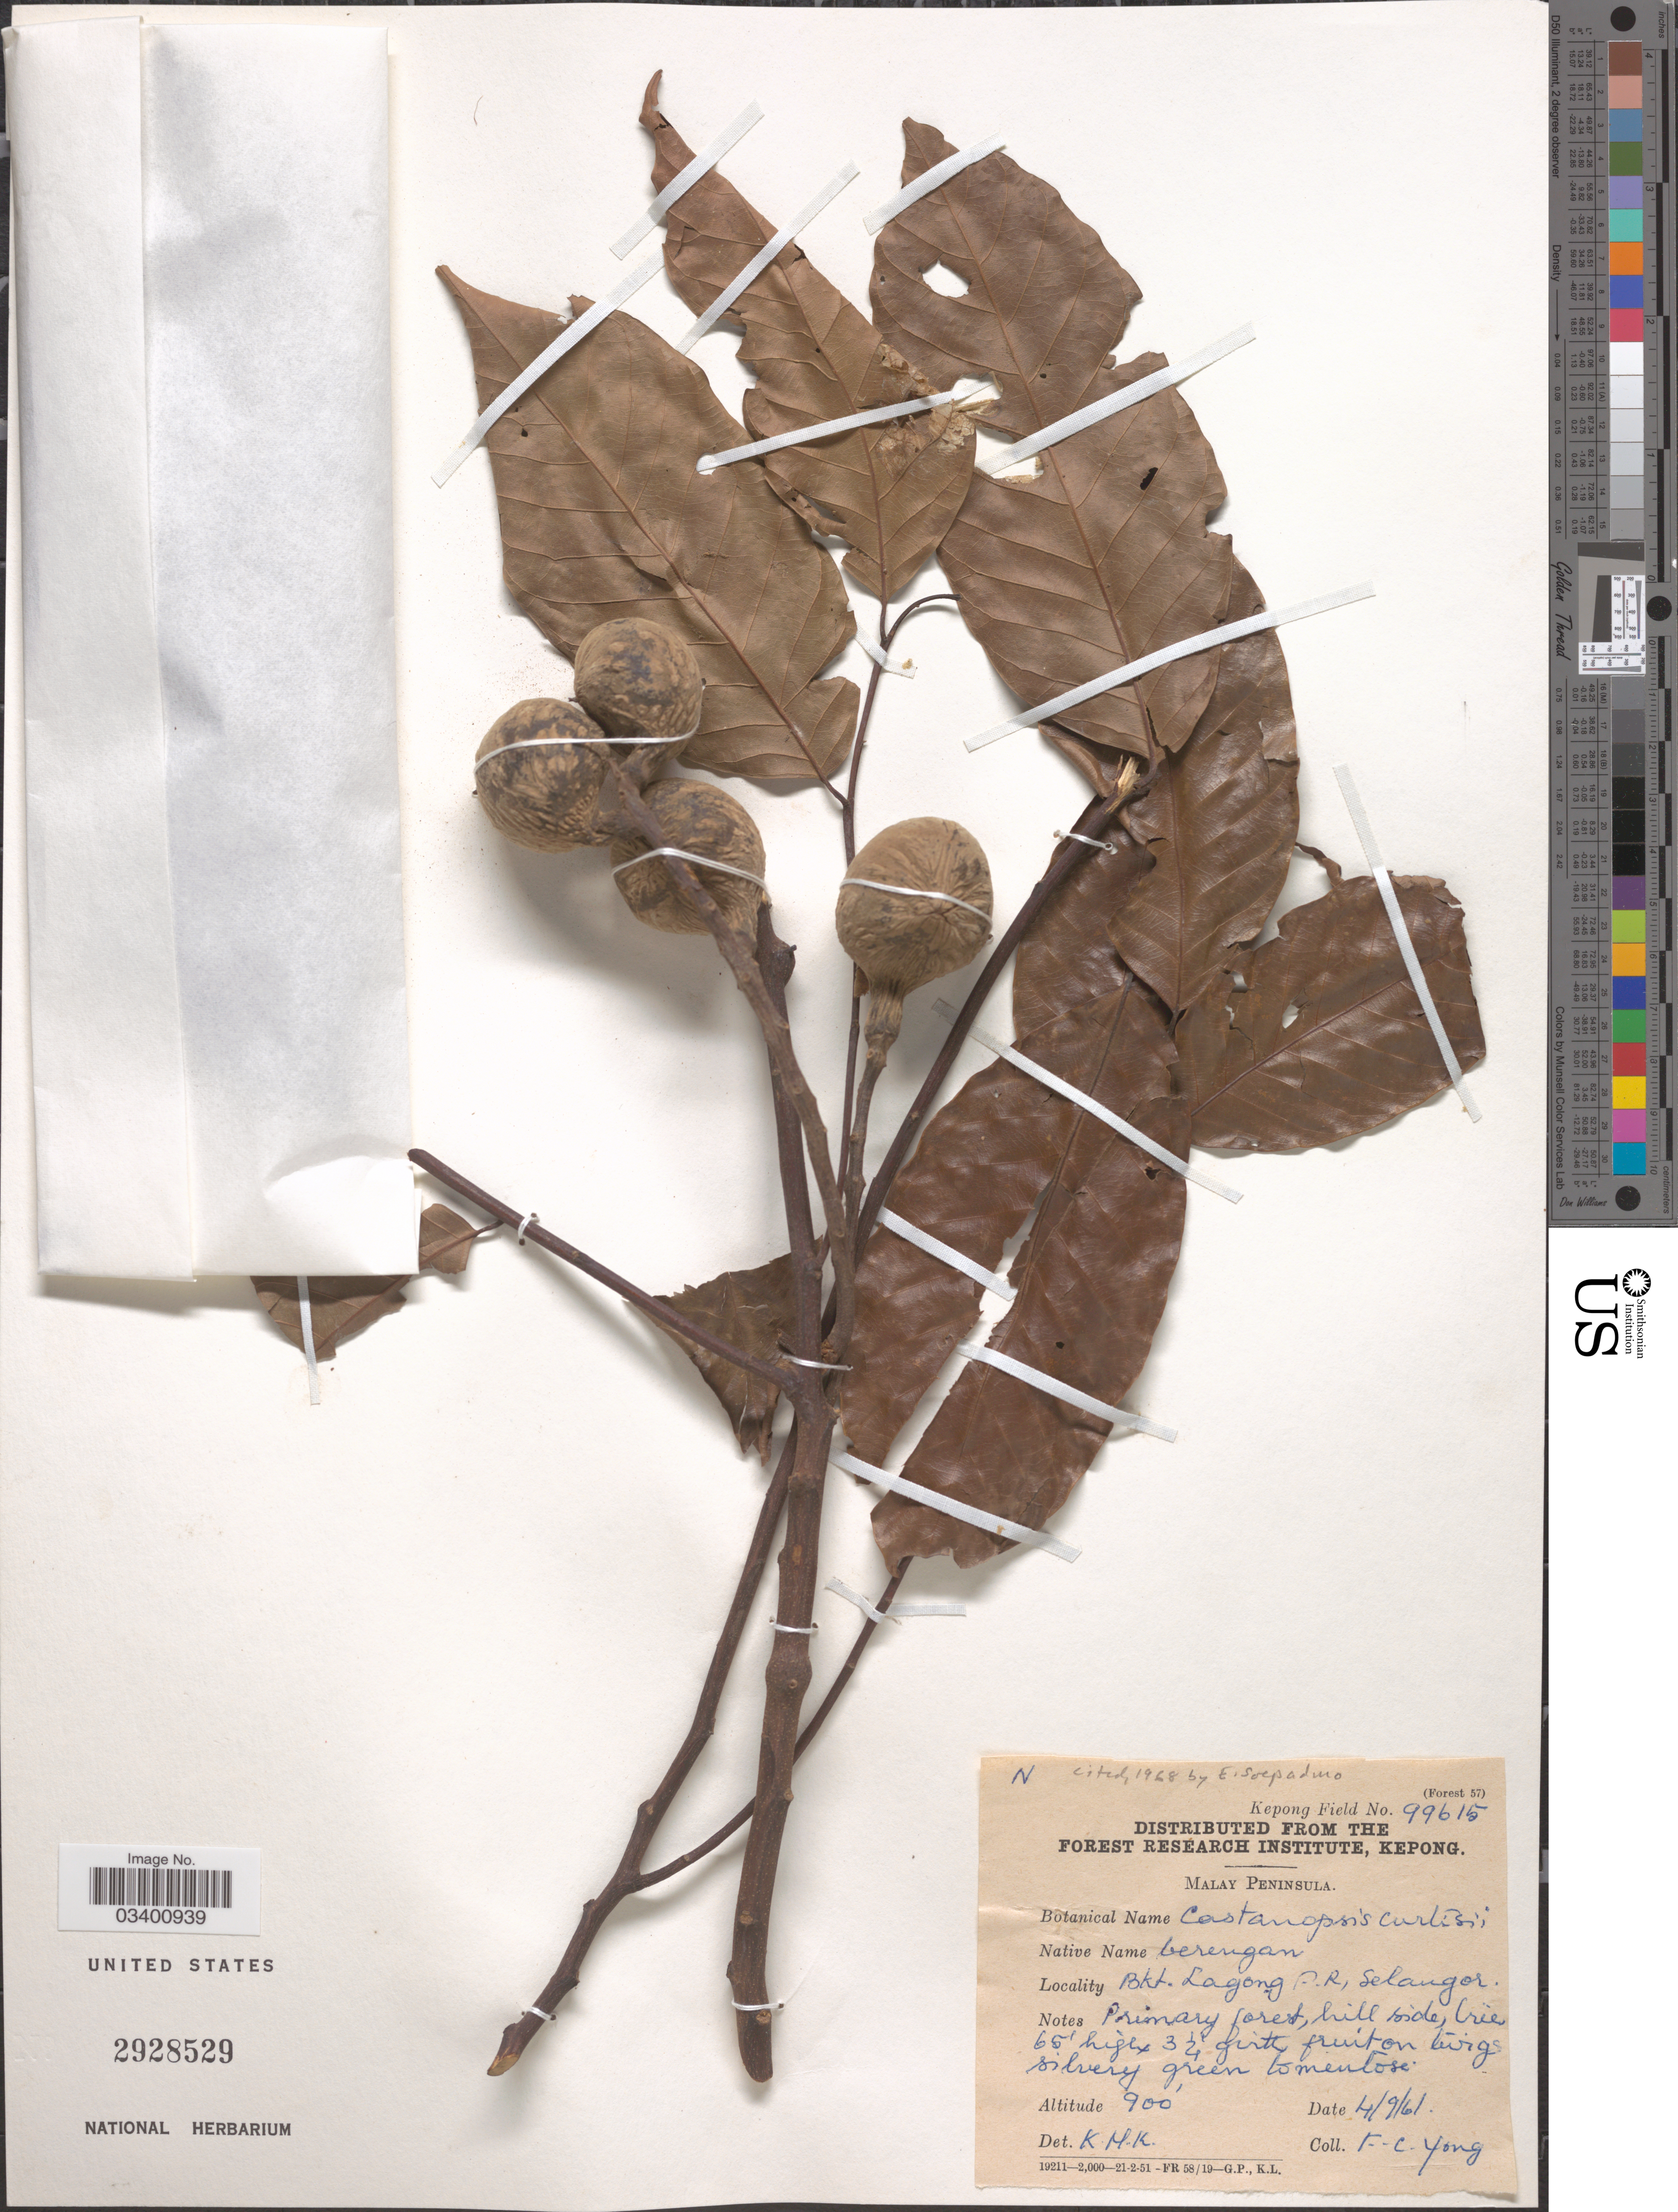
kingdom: Plantae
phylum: Tracheophyta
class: Magnoliopsida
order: Fagales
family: Fagaceae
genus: Castanopsis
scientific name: Castanopsis curtisii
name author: King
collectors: F. Yong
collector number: Kepong Field 99615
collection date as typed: Transcribed d/m/y: 4/9/61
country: Malaysia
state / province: Selangor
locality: Malay Peninsula. Bkt. Lagong P. R., Selangor.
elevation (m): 274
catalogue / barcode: US 2928529